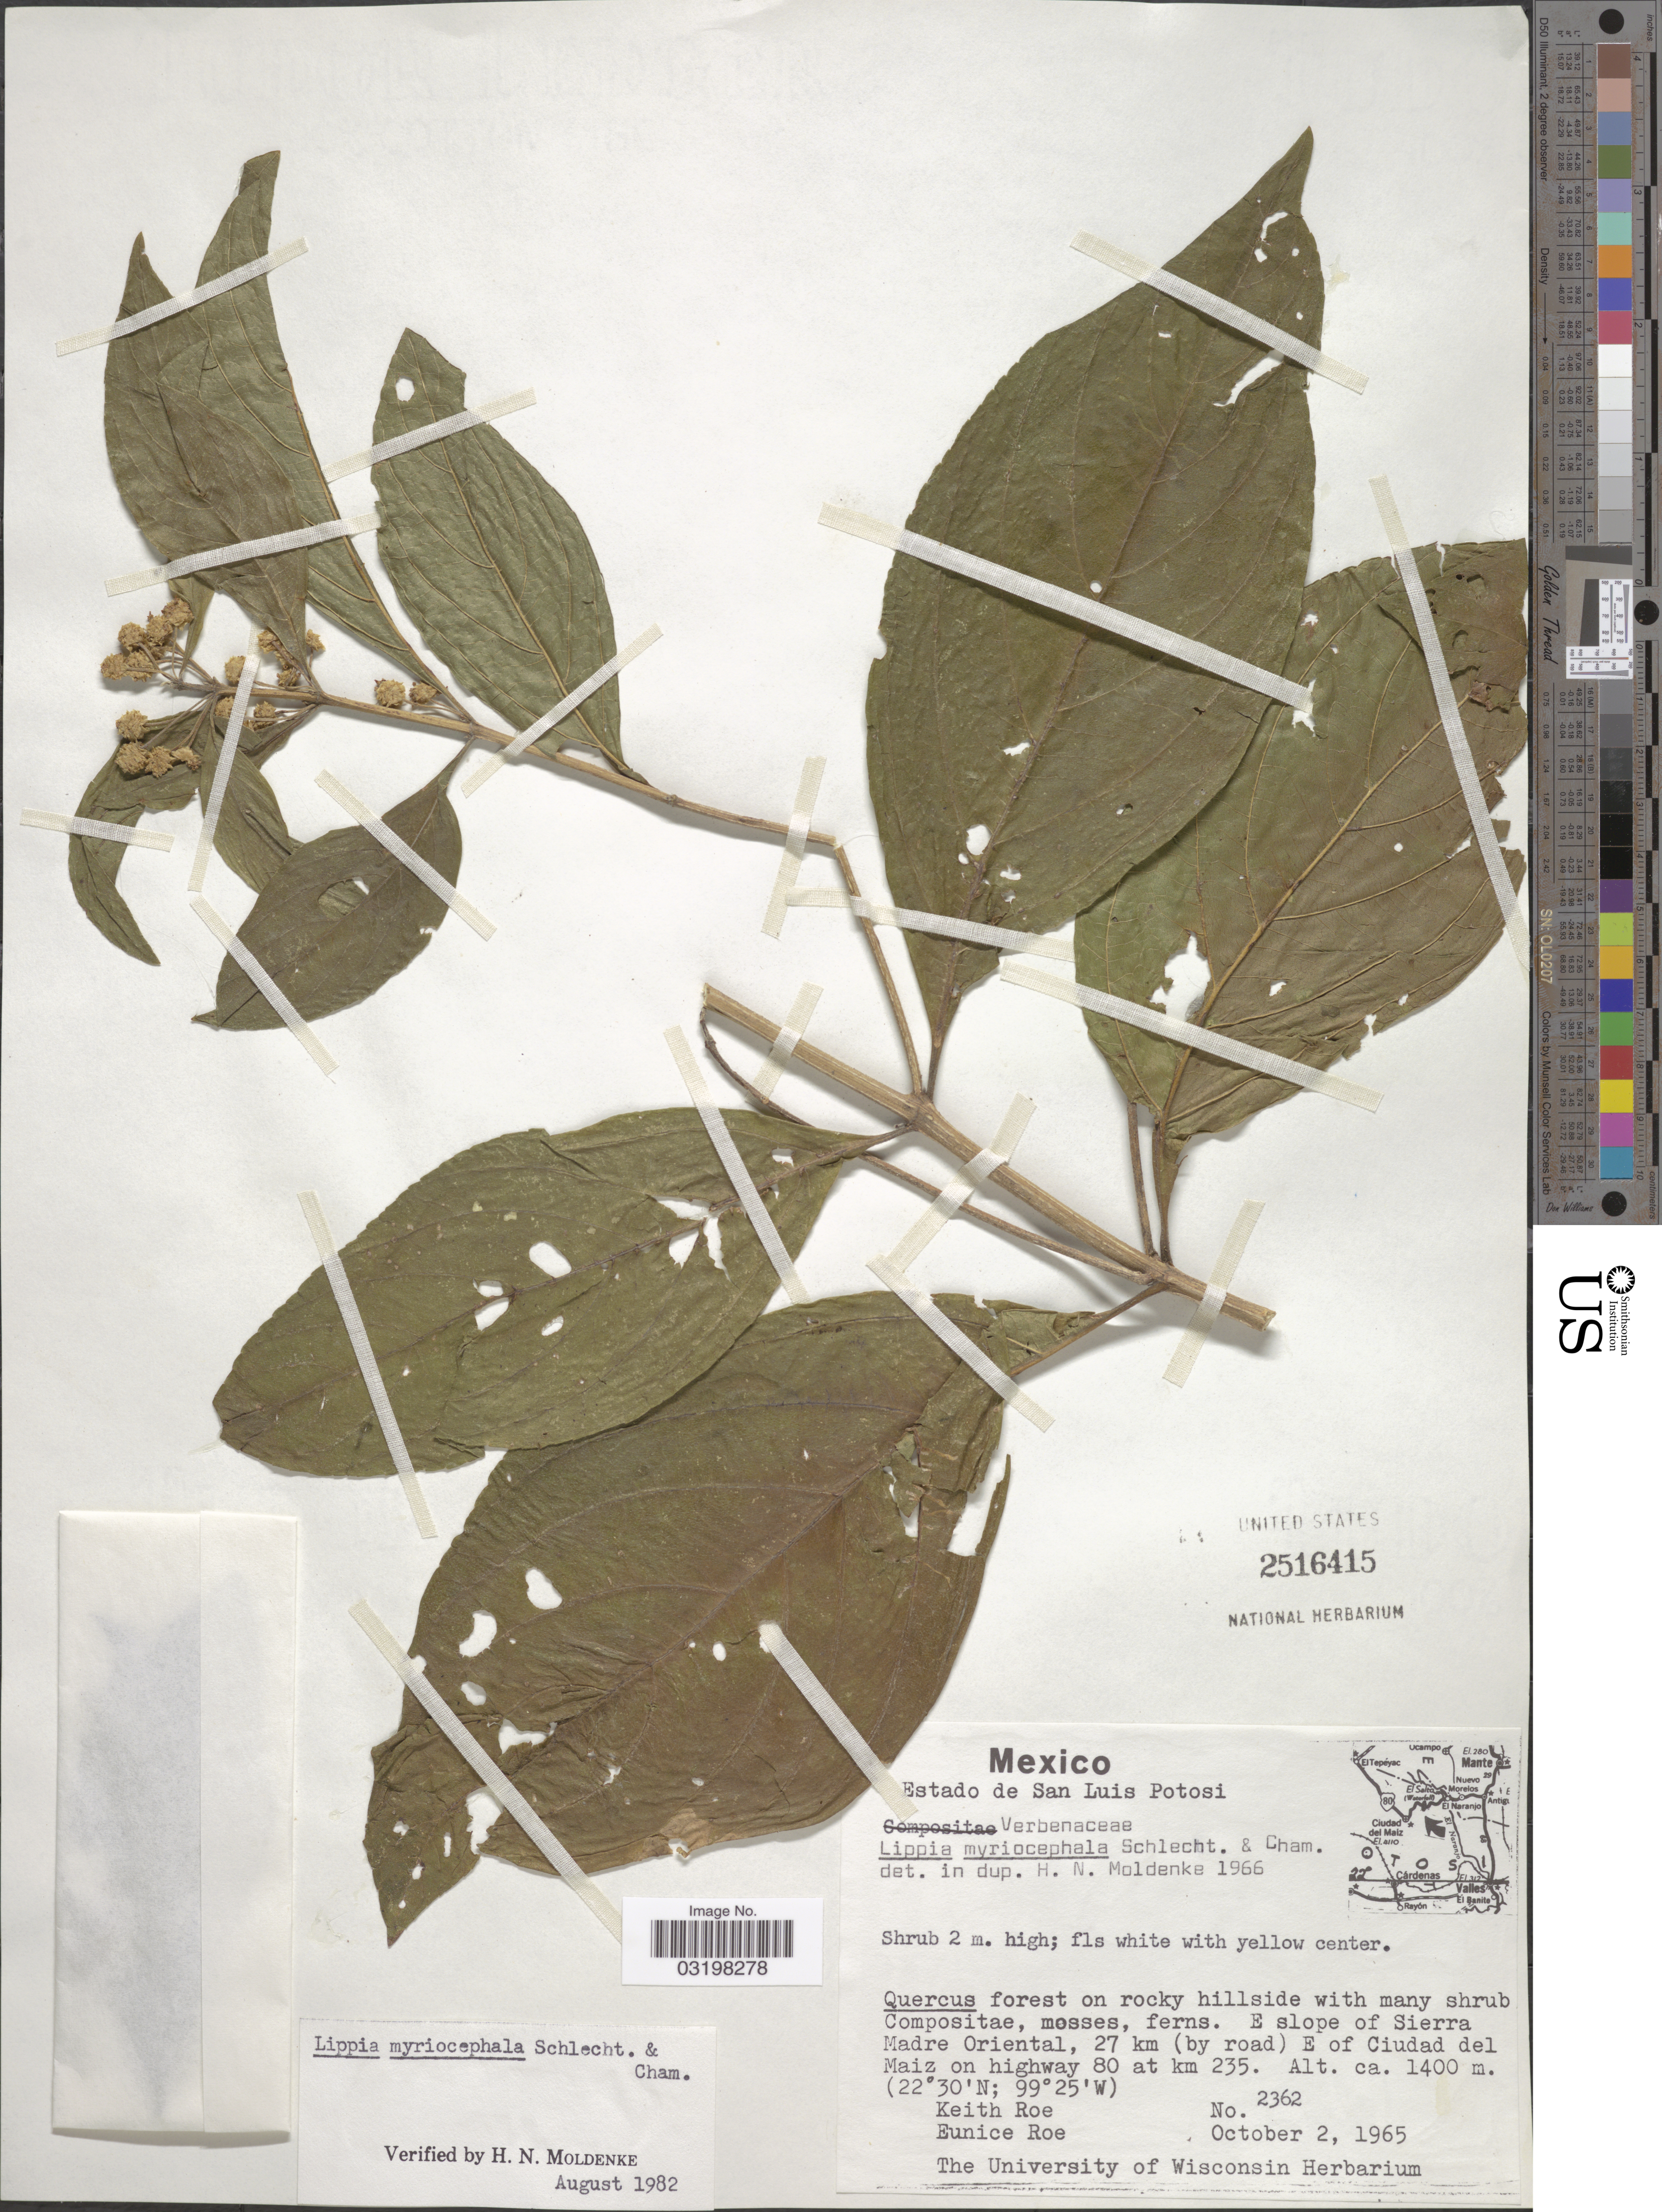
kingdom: Plantae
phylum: Tracheophyta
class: Magnoliopsida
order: Lamiales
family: Verbenaceae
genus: Lippia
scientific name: Lippia myriocephala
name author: Schltdl. & Cham.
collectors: K. E. Roe & E. Roe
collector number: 2362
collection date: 1965-10-02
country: Mexico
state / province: San Luis Potosí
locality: E slope of Sierra Madre Oriental, 27 km (by road) E of Cuidad del Maiz on highway 80 at km 235.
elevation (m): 1400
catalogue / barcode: US 2516415